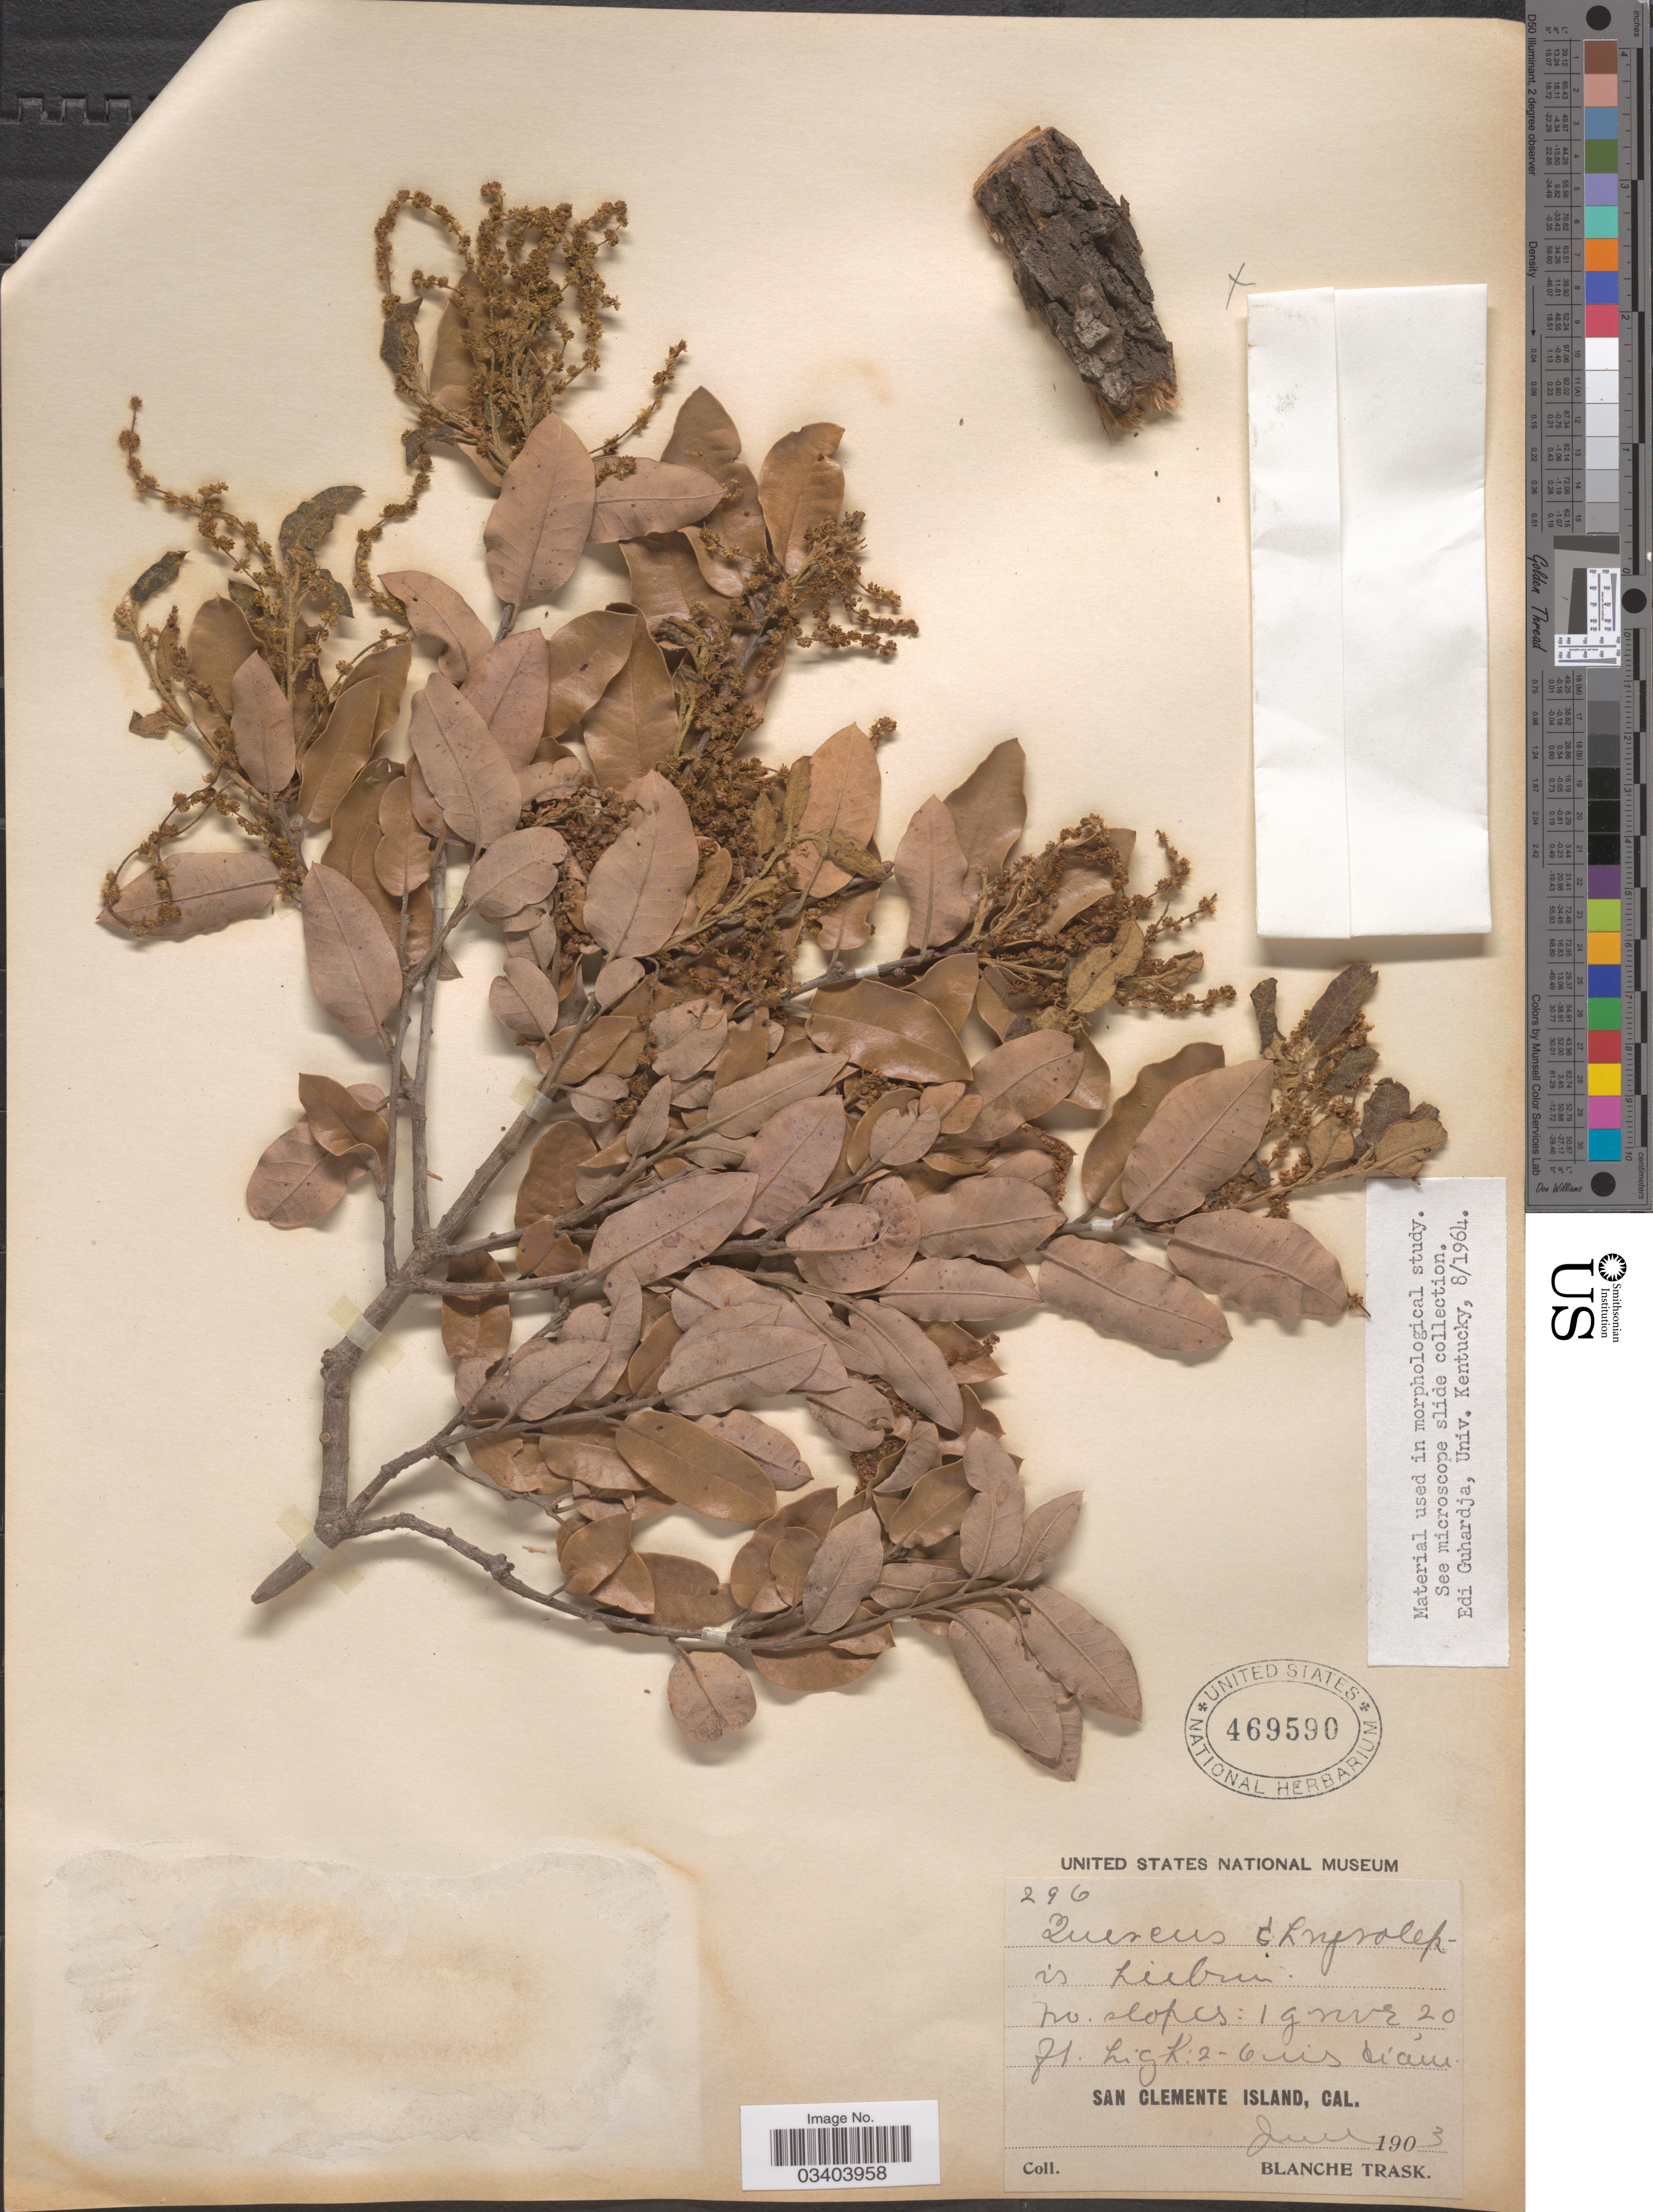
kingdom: Plantae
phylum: Tracheophyta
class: Magnoliopsida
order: Fagales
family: Fagaceae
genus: Quercus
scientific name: Quercus chrysolepis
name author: Liebm.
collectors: B. Trask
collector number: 296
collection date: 1903-06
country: United States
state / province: California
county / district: Los Angeles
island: San Clemente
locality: San Clemente Island.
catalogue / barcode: US 469590